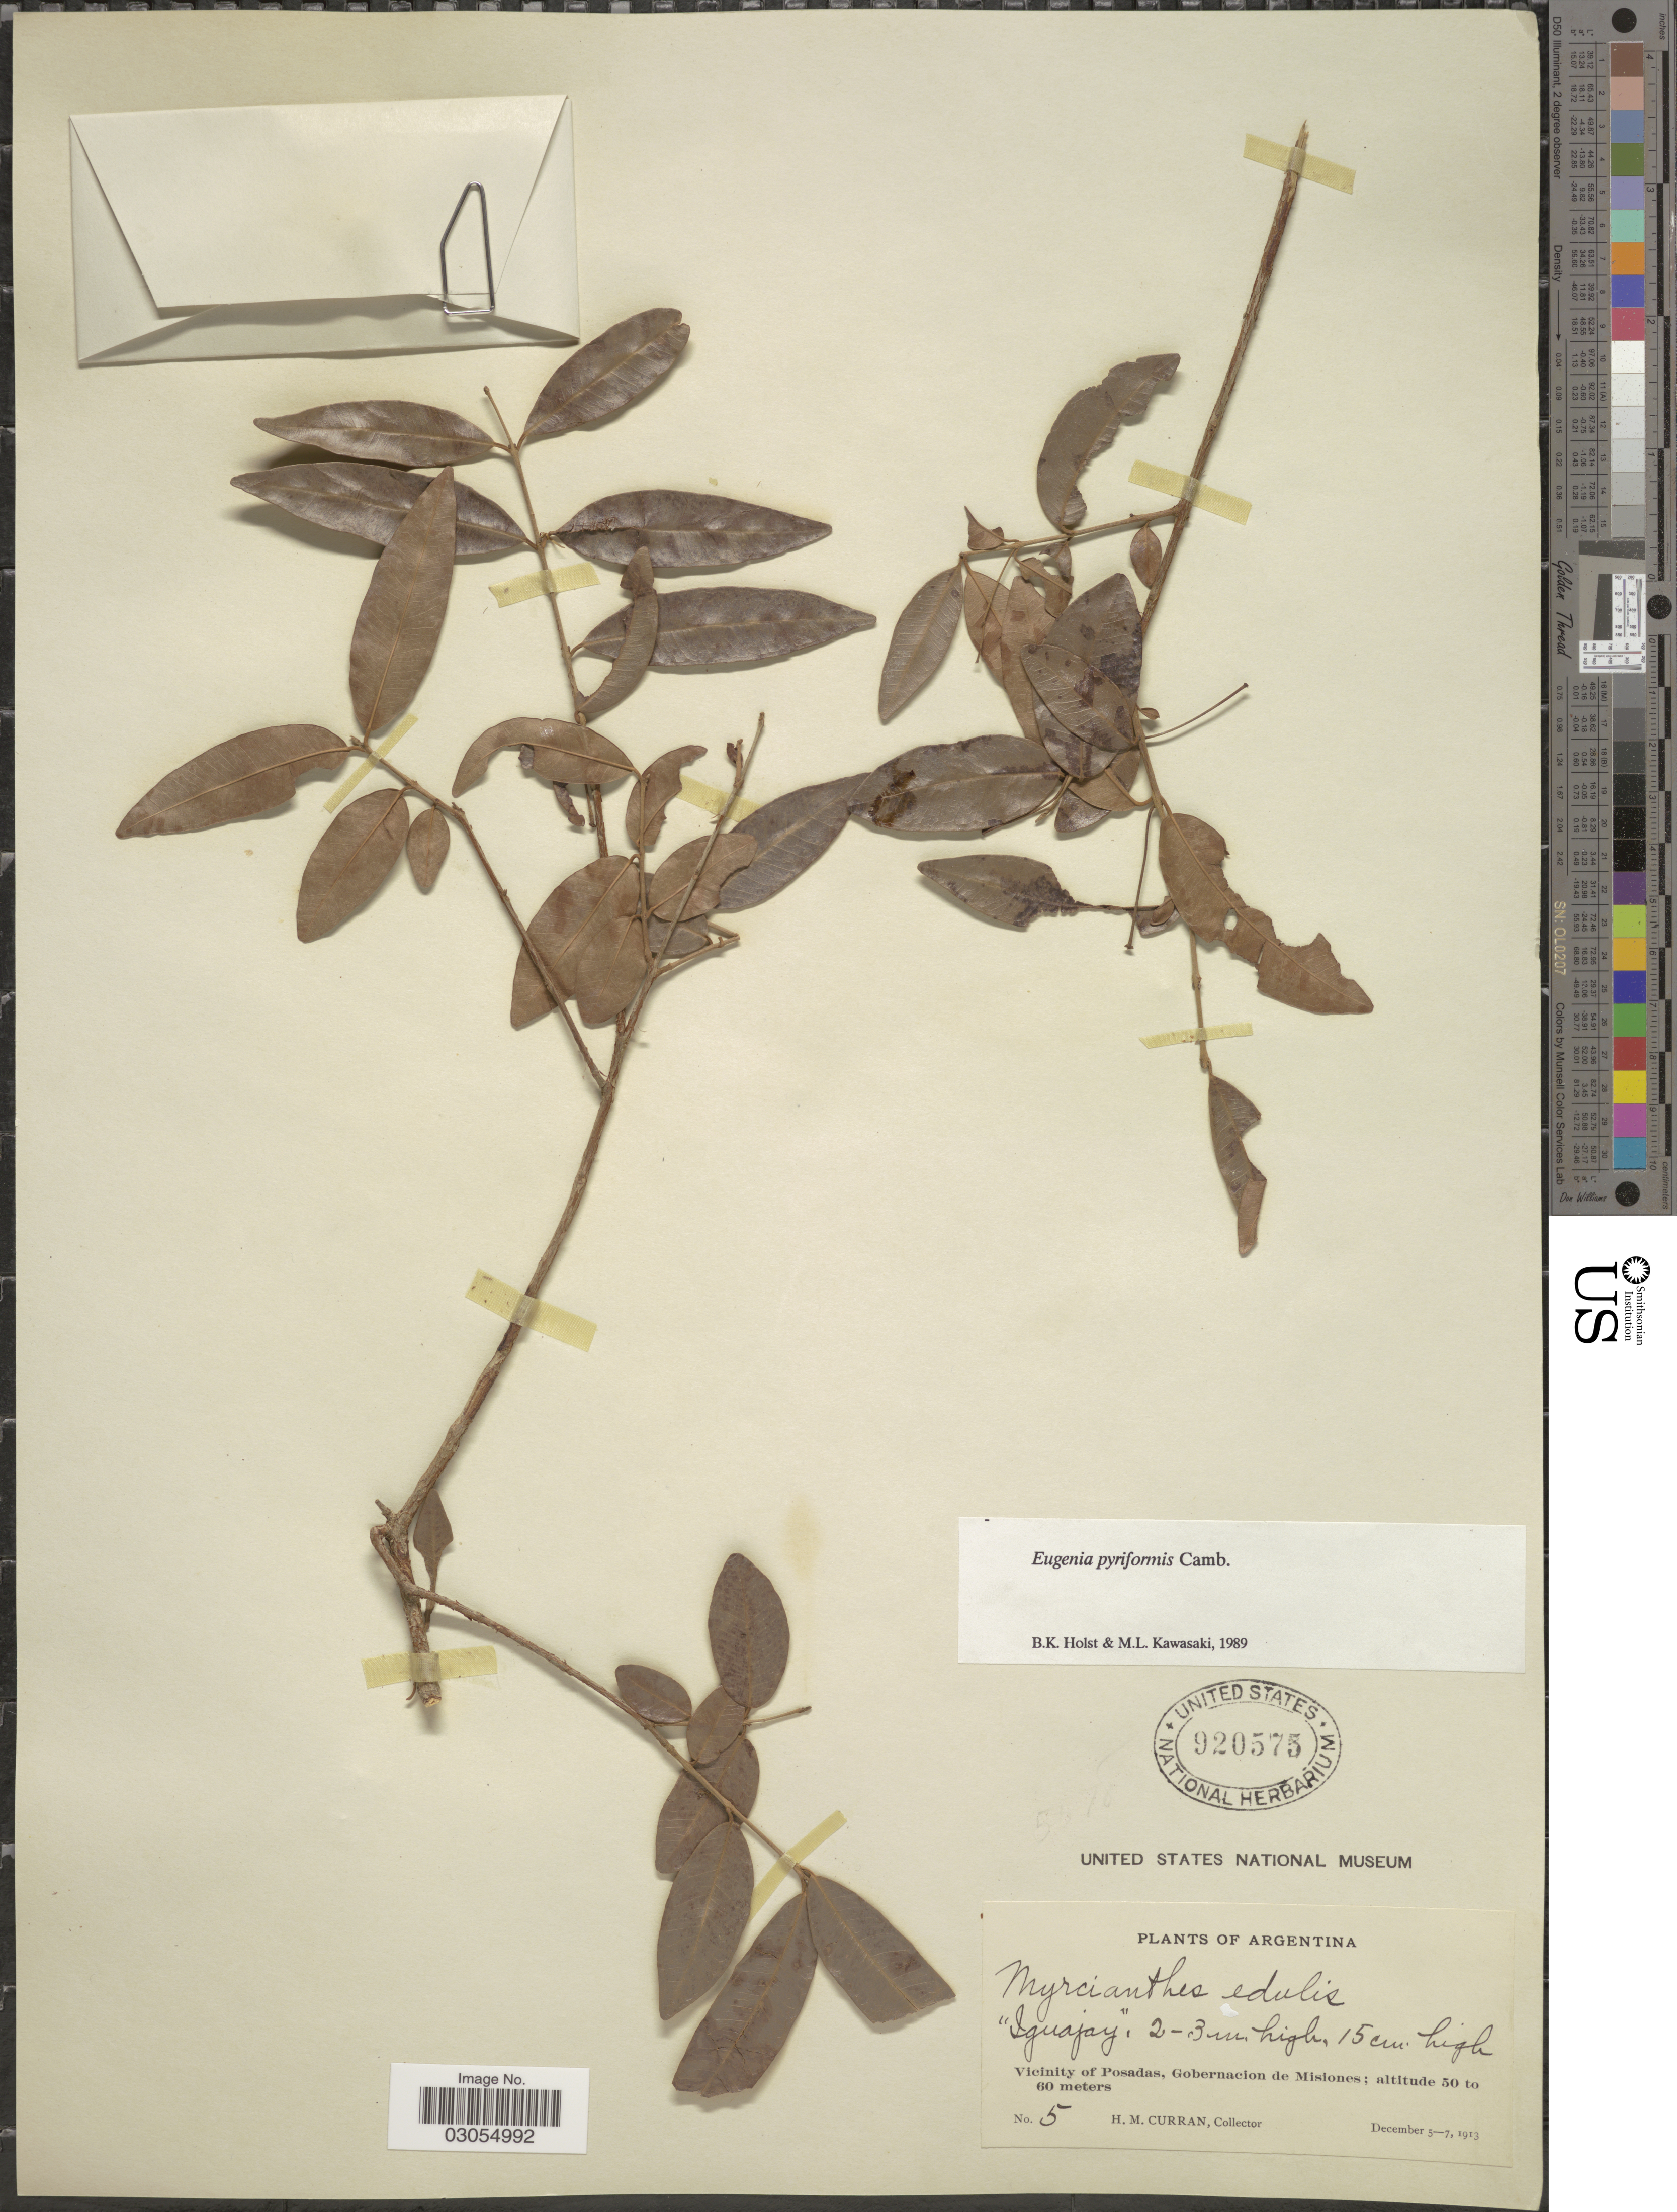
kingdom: Plantae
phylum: Tracheophyta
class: Magnoliopsida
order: Myrtales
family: Myrtaceae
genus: Eugenia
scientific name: Eugenia pyriformis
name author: Cambess.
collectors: H. M. Curran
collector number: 5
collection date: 1913-12-05/1913-12-07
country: Argentina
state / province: Misiones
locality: Vicinity of Posadas, Gobernacion de Misiones.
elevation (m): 50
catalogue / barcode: US 920575